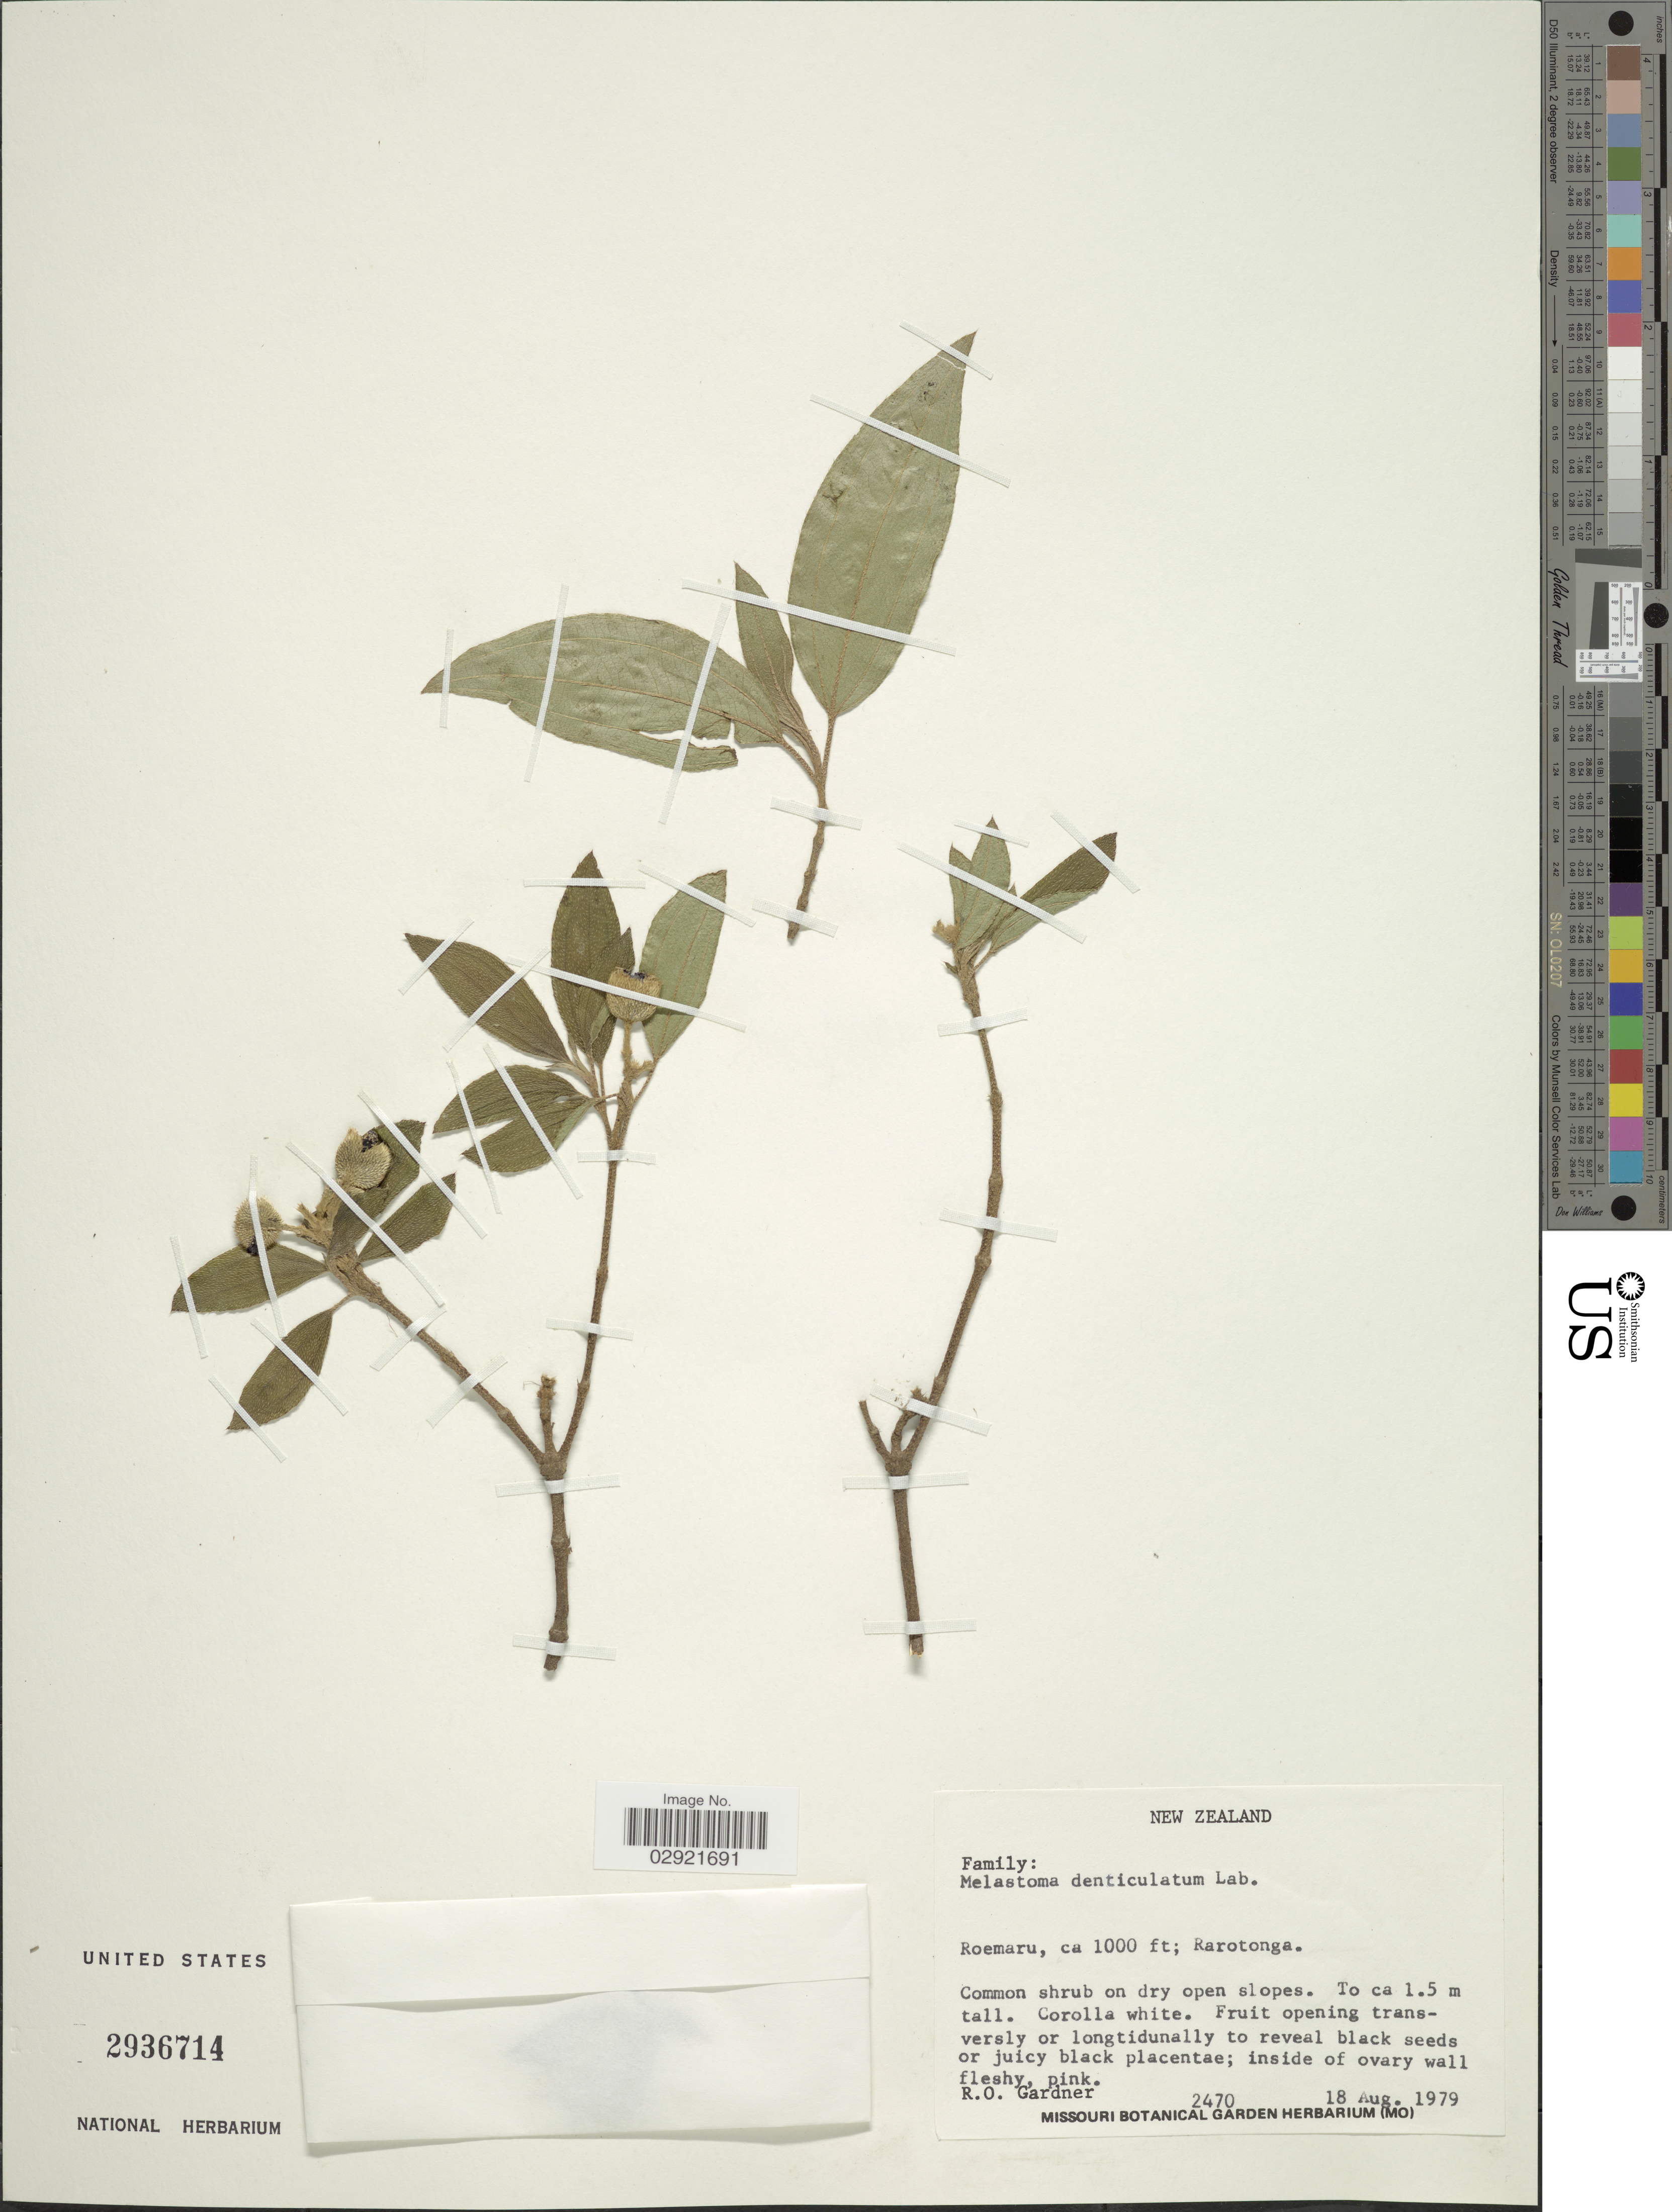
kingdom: Plantae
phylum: Tracheophyta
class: Magnoliopsida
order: Myrtales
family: Melastomataceae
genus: Melastoma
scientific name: Melastoma malabathricum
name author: L.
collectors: R. O. Gardner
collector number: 2470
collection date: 1979-08-18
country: Cook Islands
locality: Roemaru; Rarotonga.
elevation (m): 305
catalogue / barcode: US 2936714